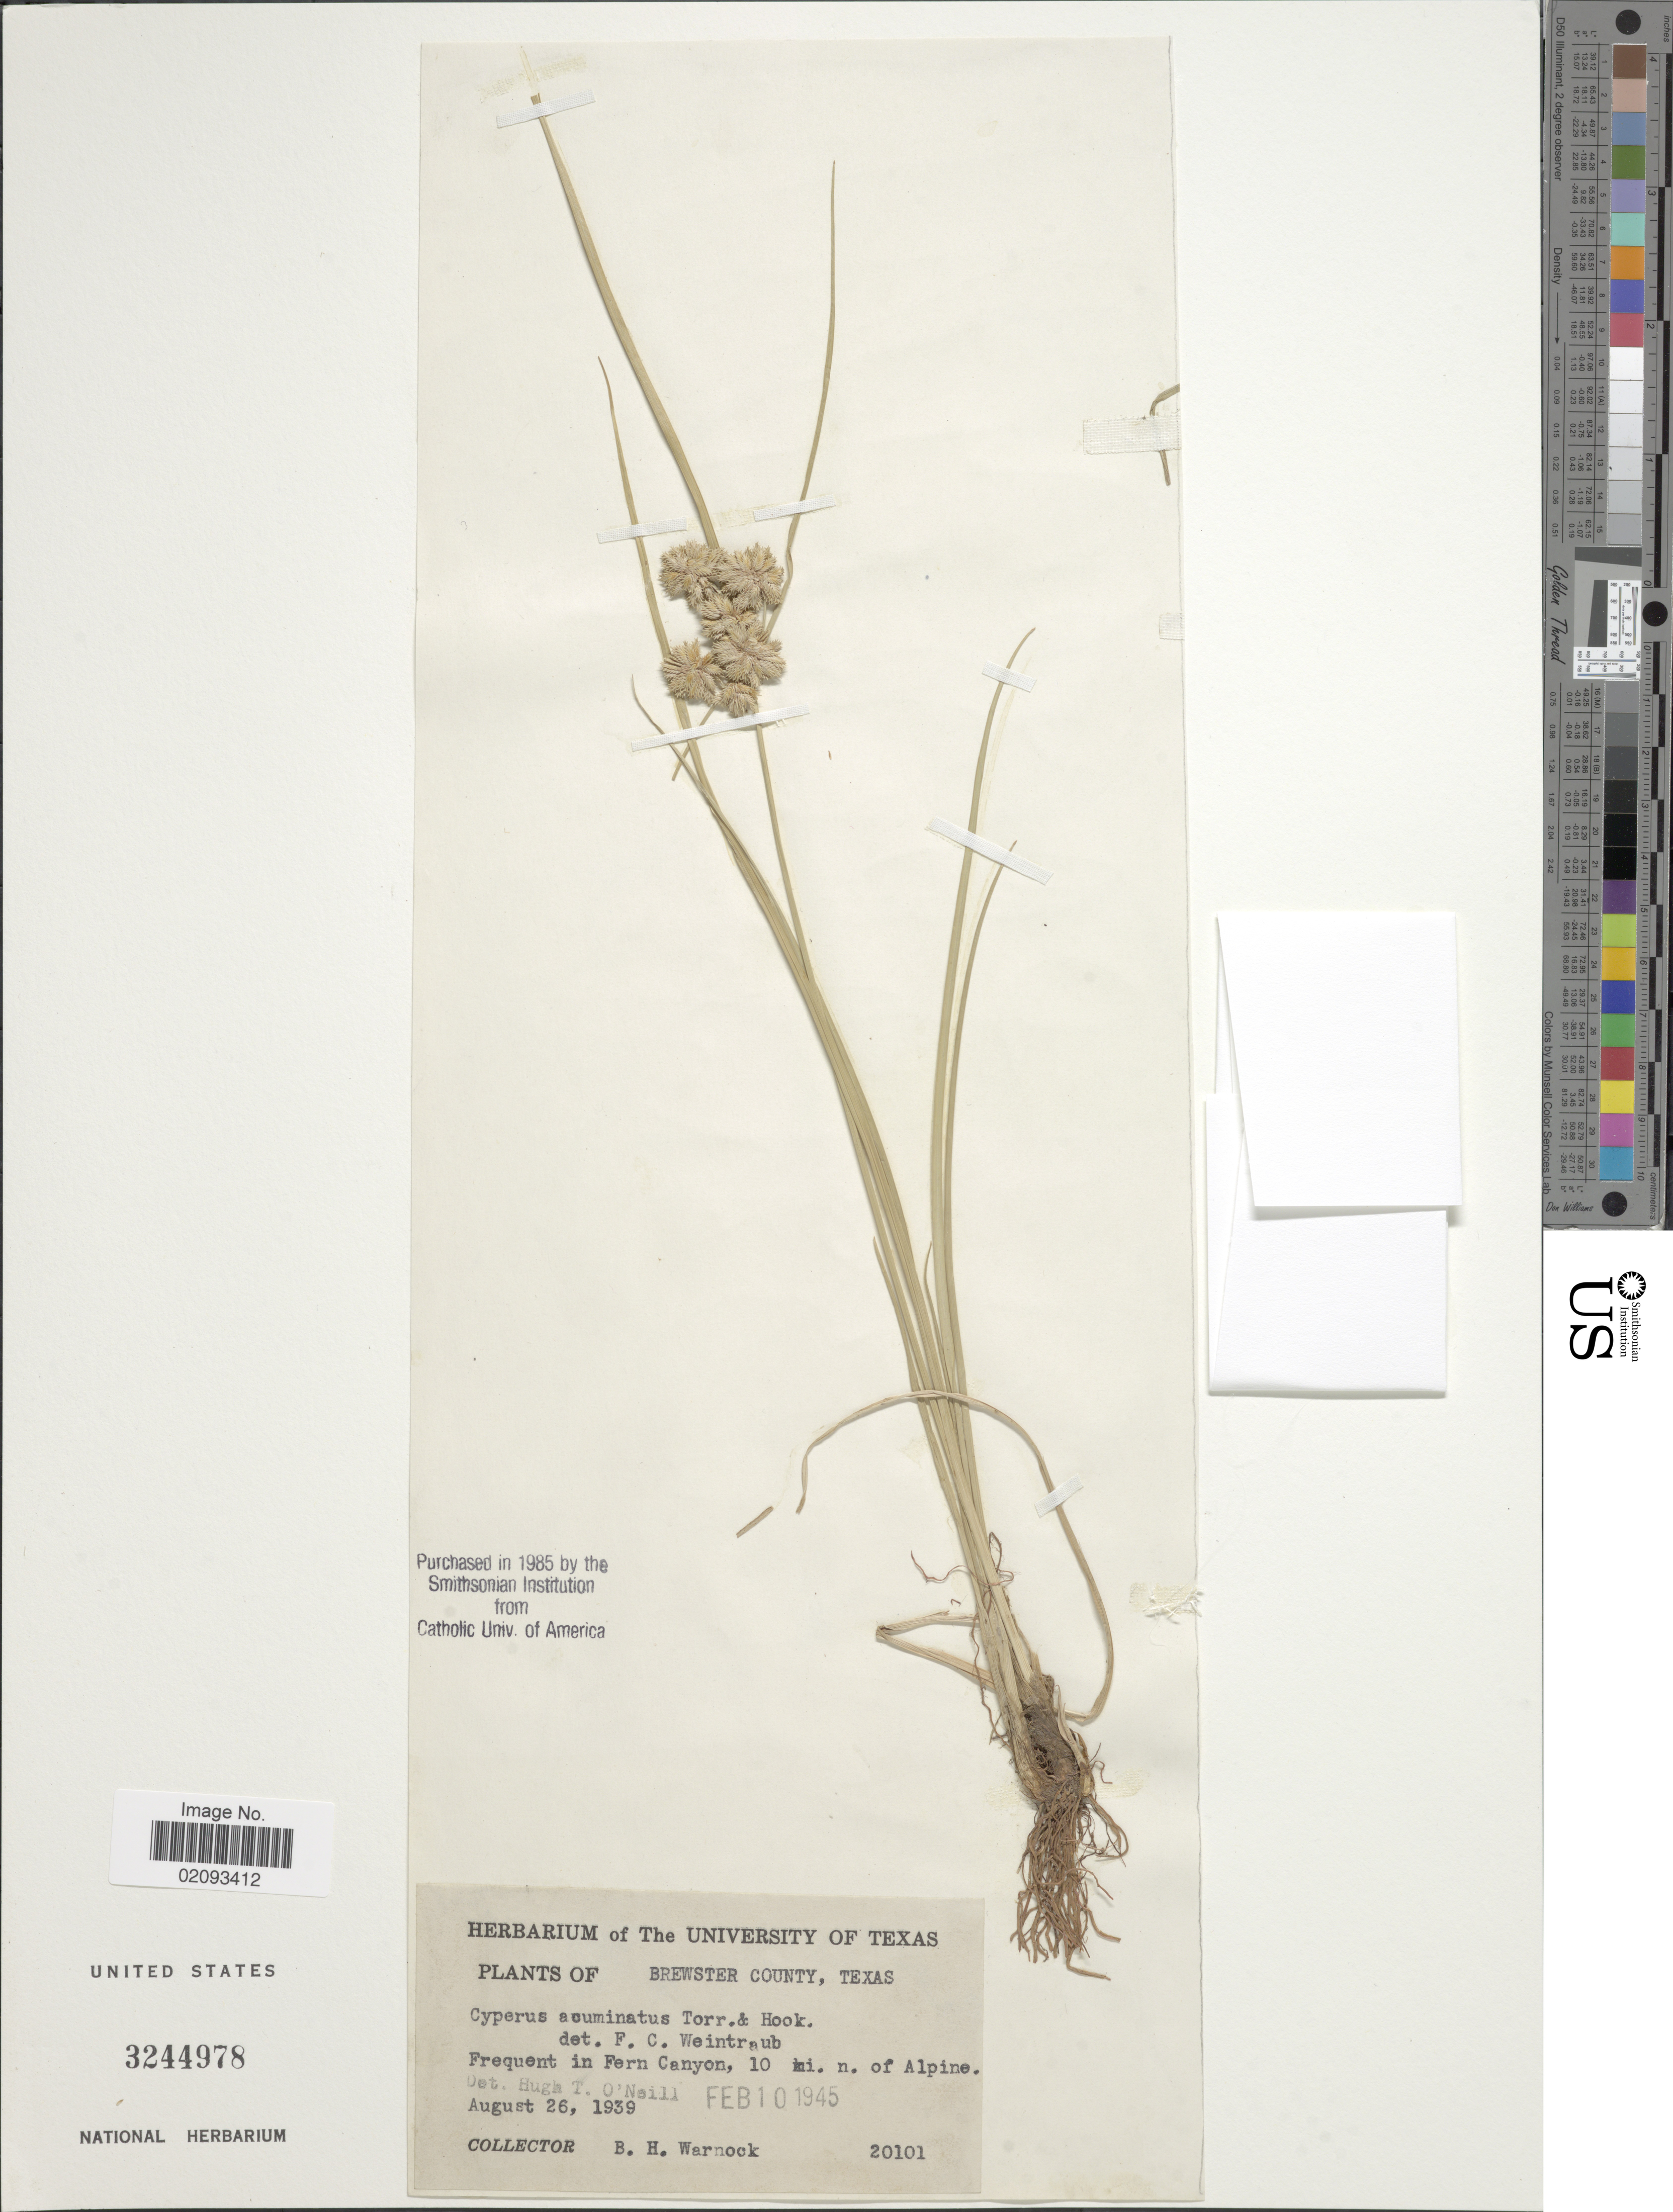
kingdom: Plantae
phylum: Tracheophyta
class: Liliopsida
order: Poales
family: Cyperaceae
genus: Cyperus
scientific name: Cyperus acuminatus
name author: Torr. & Hook.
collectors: B. H. Warnock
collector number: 20101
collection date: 1939-08-26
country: United States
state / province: Texas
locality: Brewster County, Fern Canyon, 10 mi n. of Alpine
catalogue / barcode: US 3244978